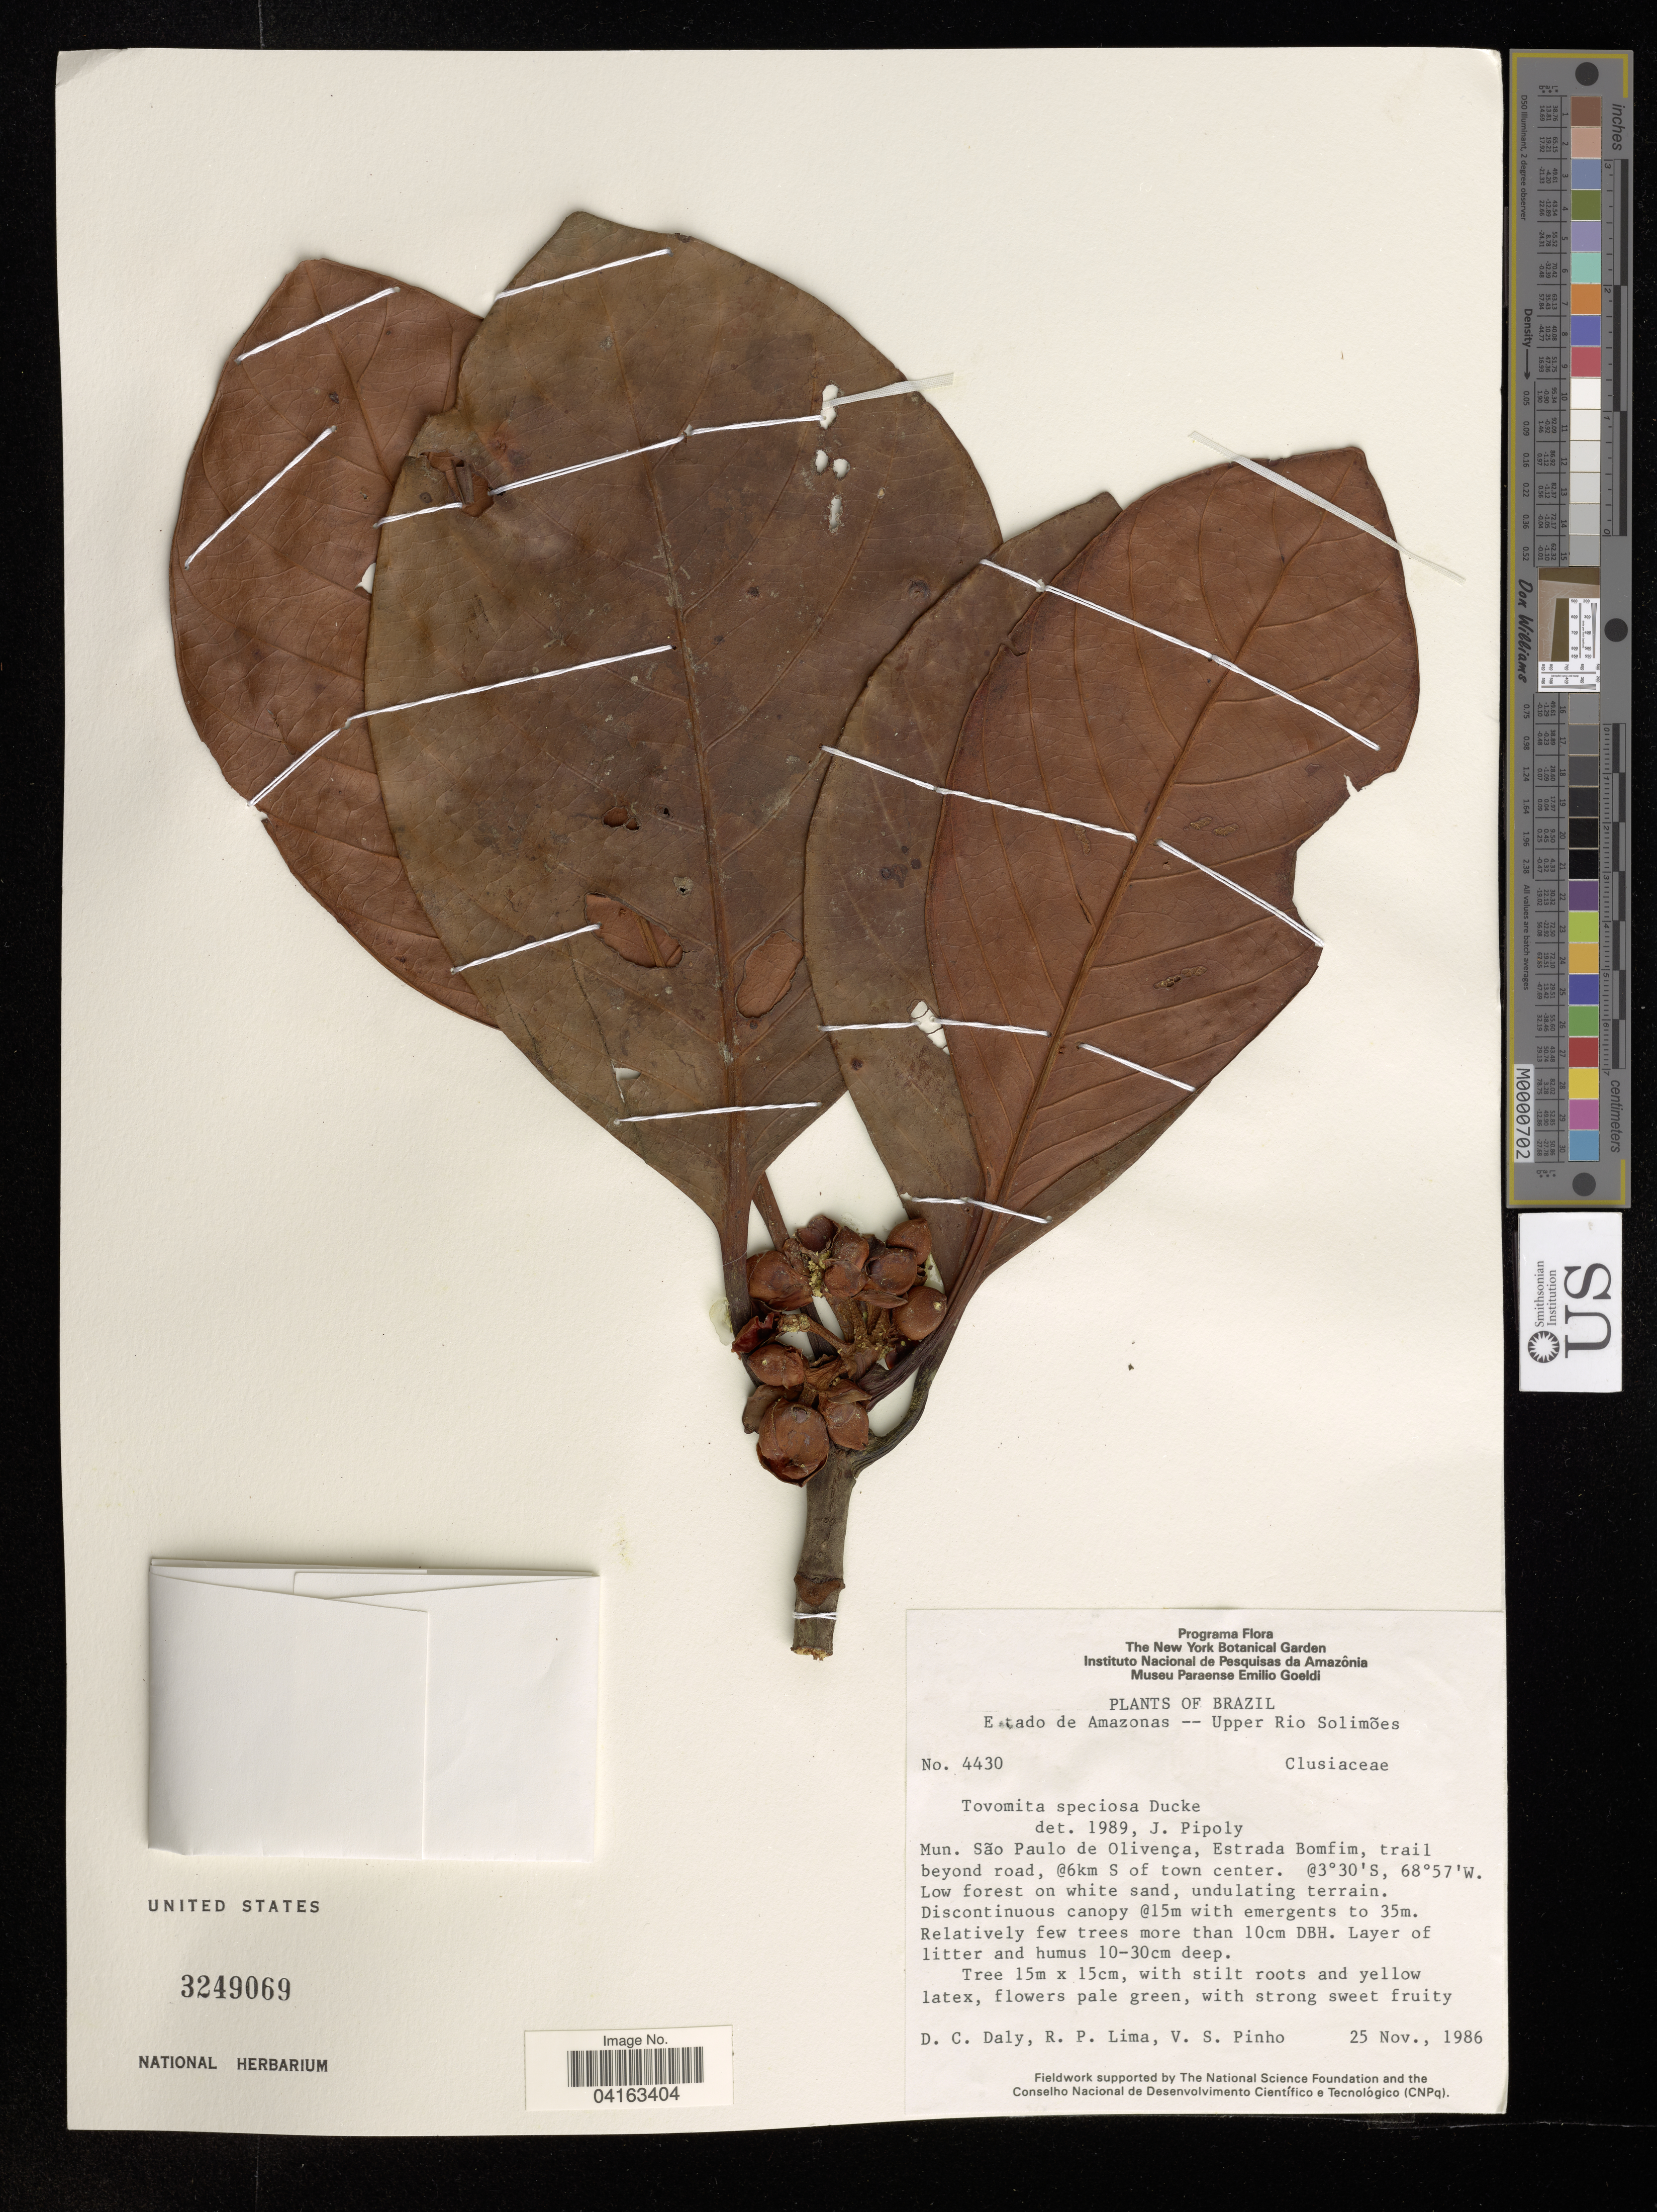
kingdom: Plantae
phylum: Tracheophyta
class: Magnoliopsida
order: Malpighiales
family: Clusiaceae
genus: Tovomita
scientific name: Tovomita speciosa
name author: Ducke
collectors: D. C. Daly, R. P. Lima & V. S. Pinho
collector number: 4430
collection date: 1986-11-25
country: Brazil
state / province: Amazonas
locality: Estado de Amazonas -- Upper Rio Solimões. Mun. São Paulo de Olivença, Estrada Bomfim, trail beyond road, @6km S of town center.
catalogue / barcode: US 3249069